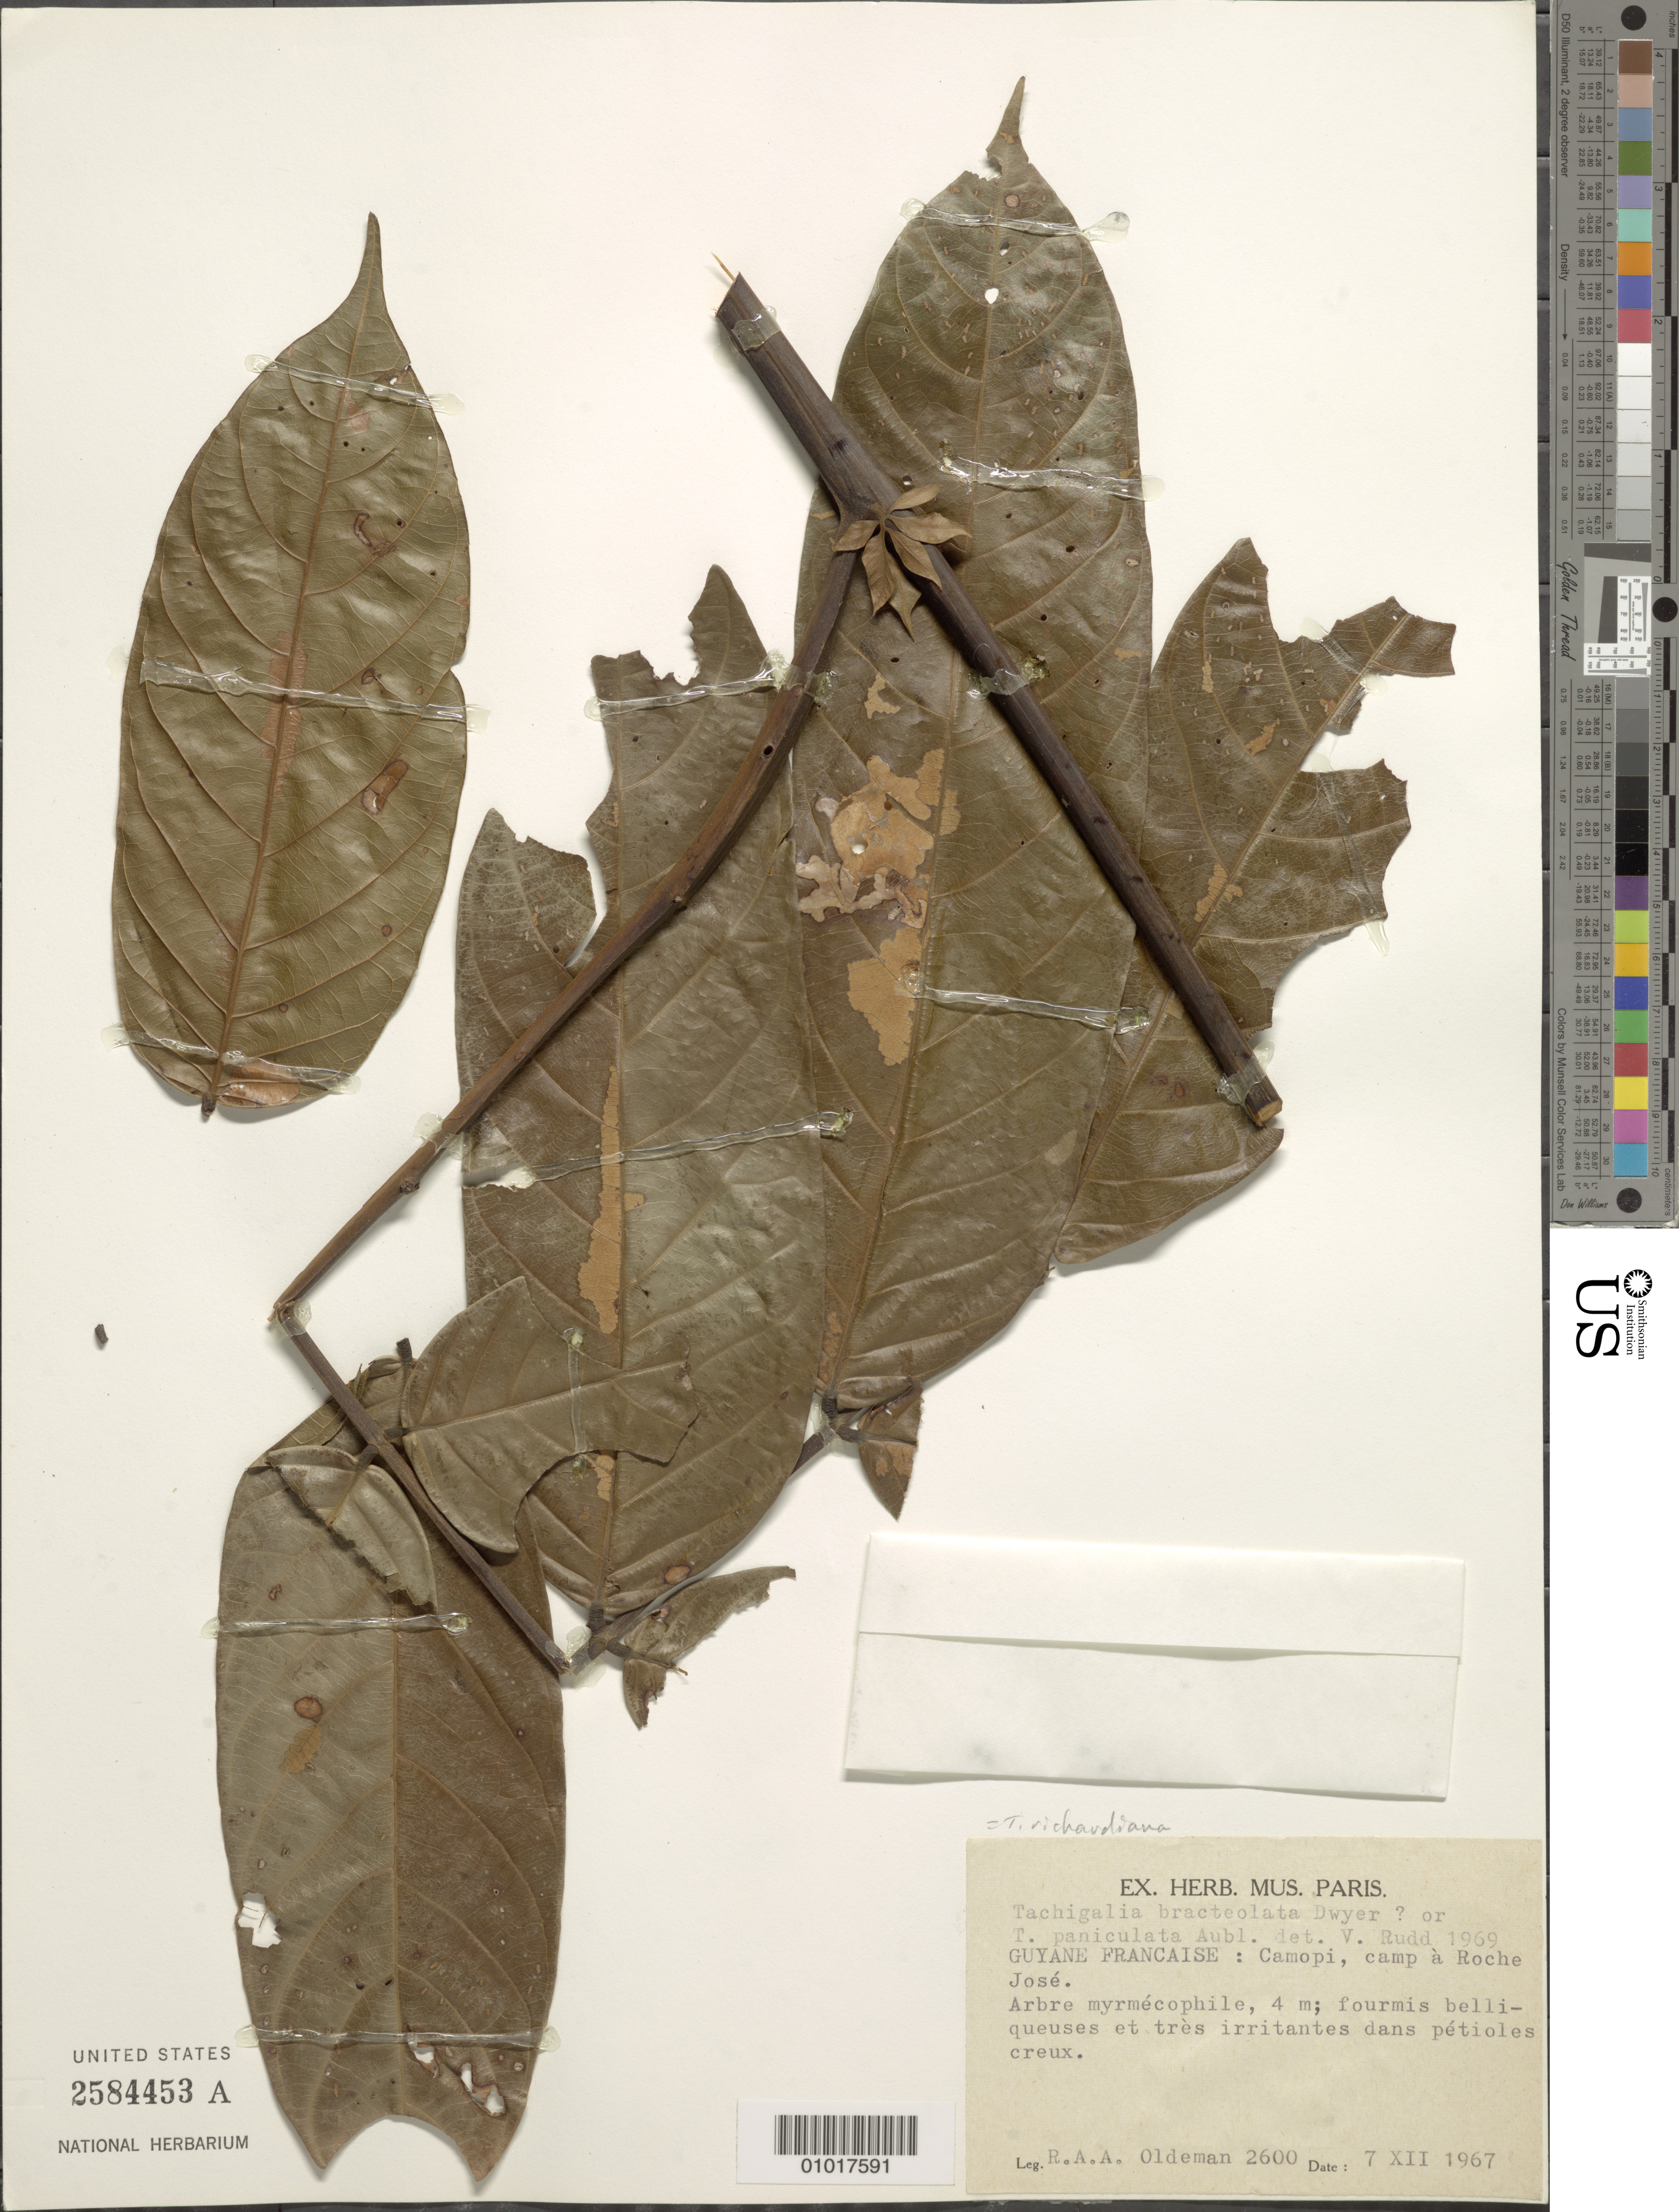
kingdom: Plantae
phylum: Tracheophyta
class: Magnoliopsida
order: Fabales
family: Fabaceae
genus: Tachigali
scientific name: Tachigali richardiana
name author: Tul.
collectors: R. Oldeman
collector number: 2600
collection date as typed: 7-Dec-67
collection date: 1967-12-07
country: French Guiana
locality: Camopi, camp a Roche José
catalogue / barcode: US 2584453A